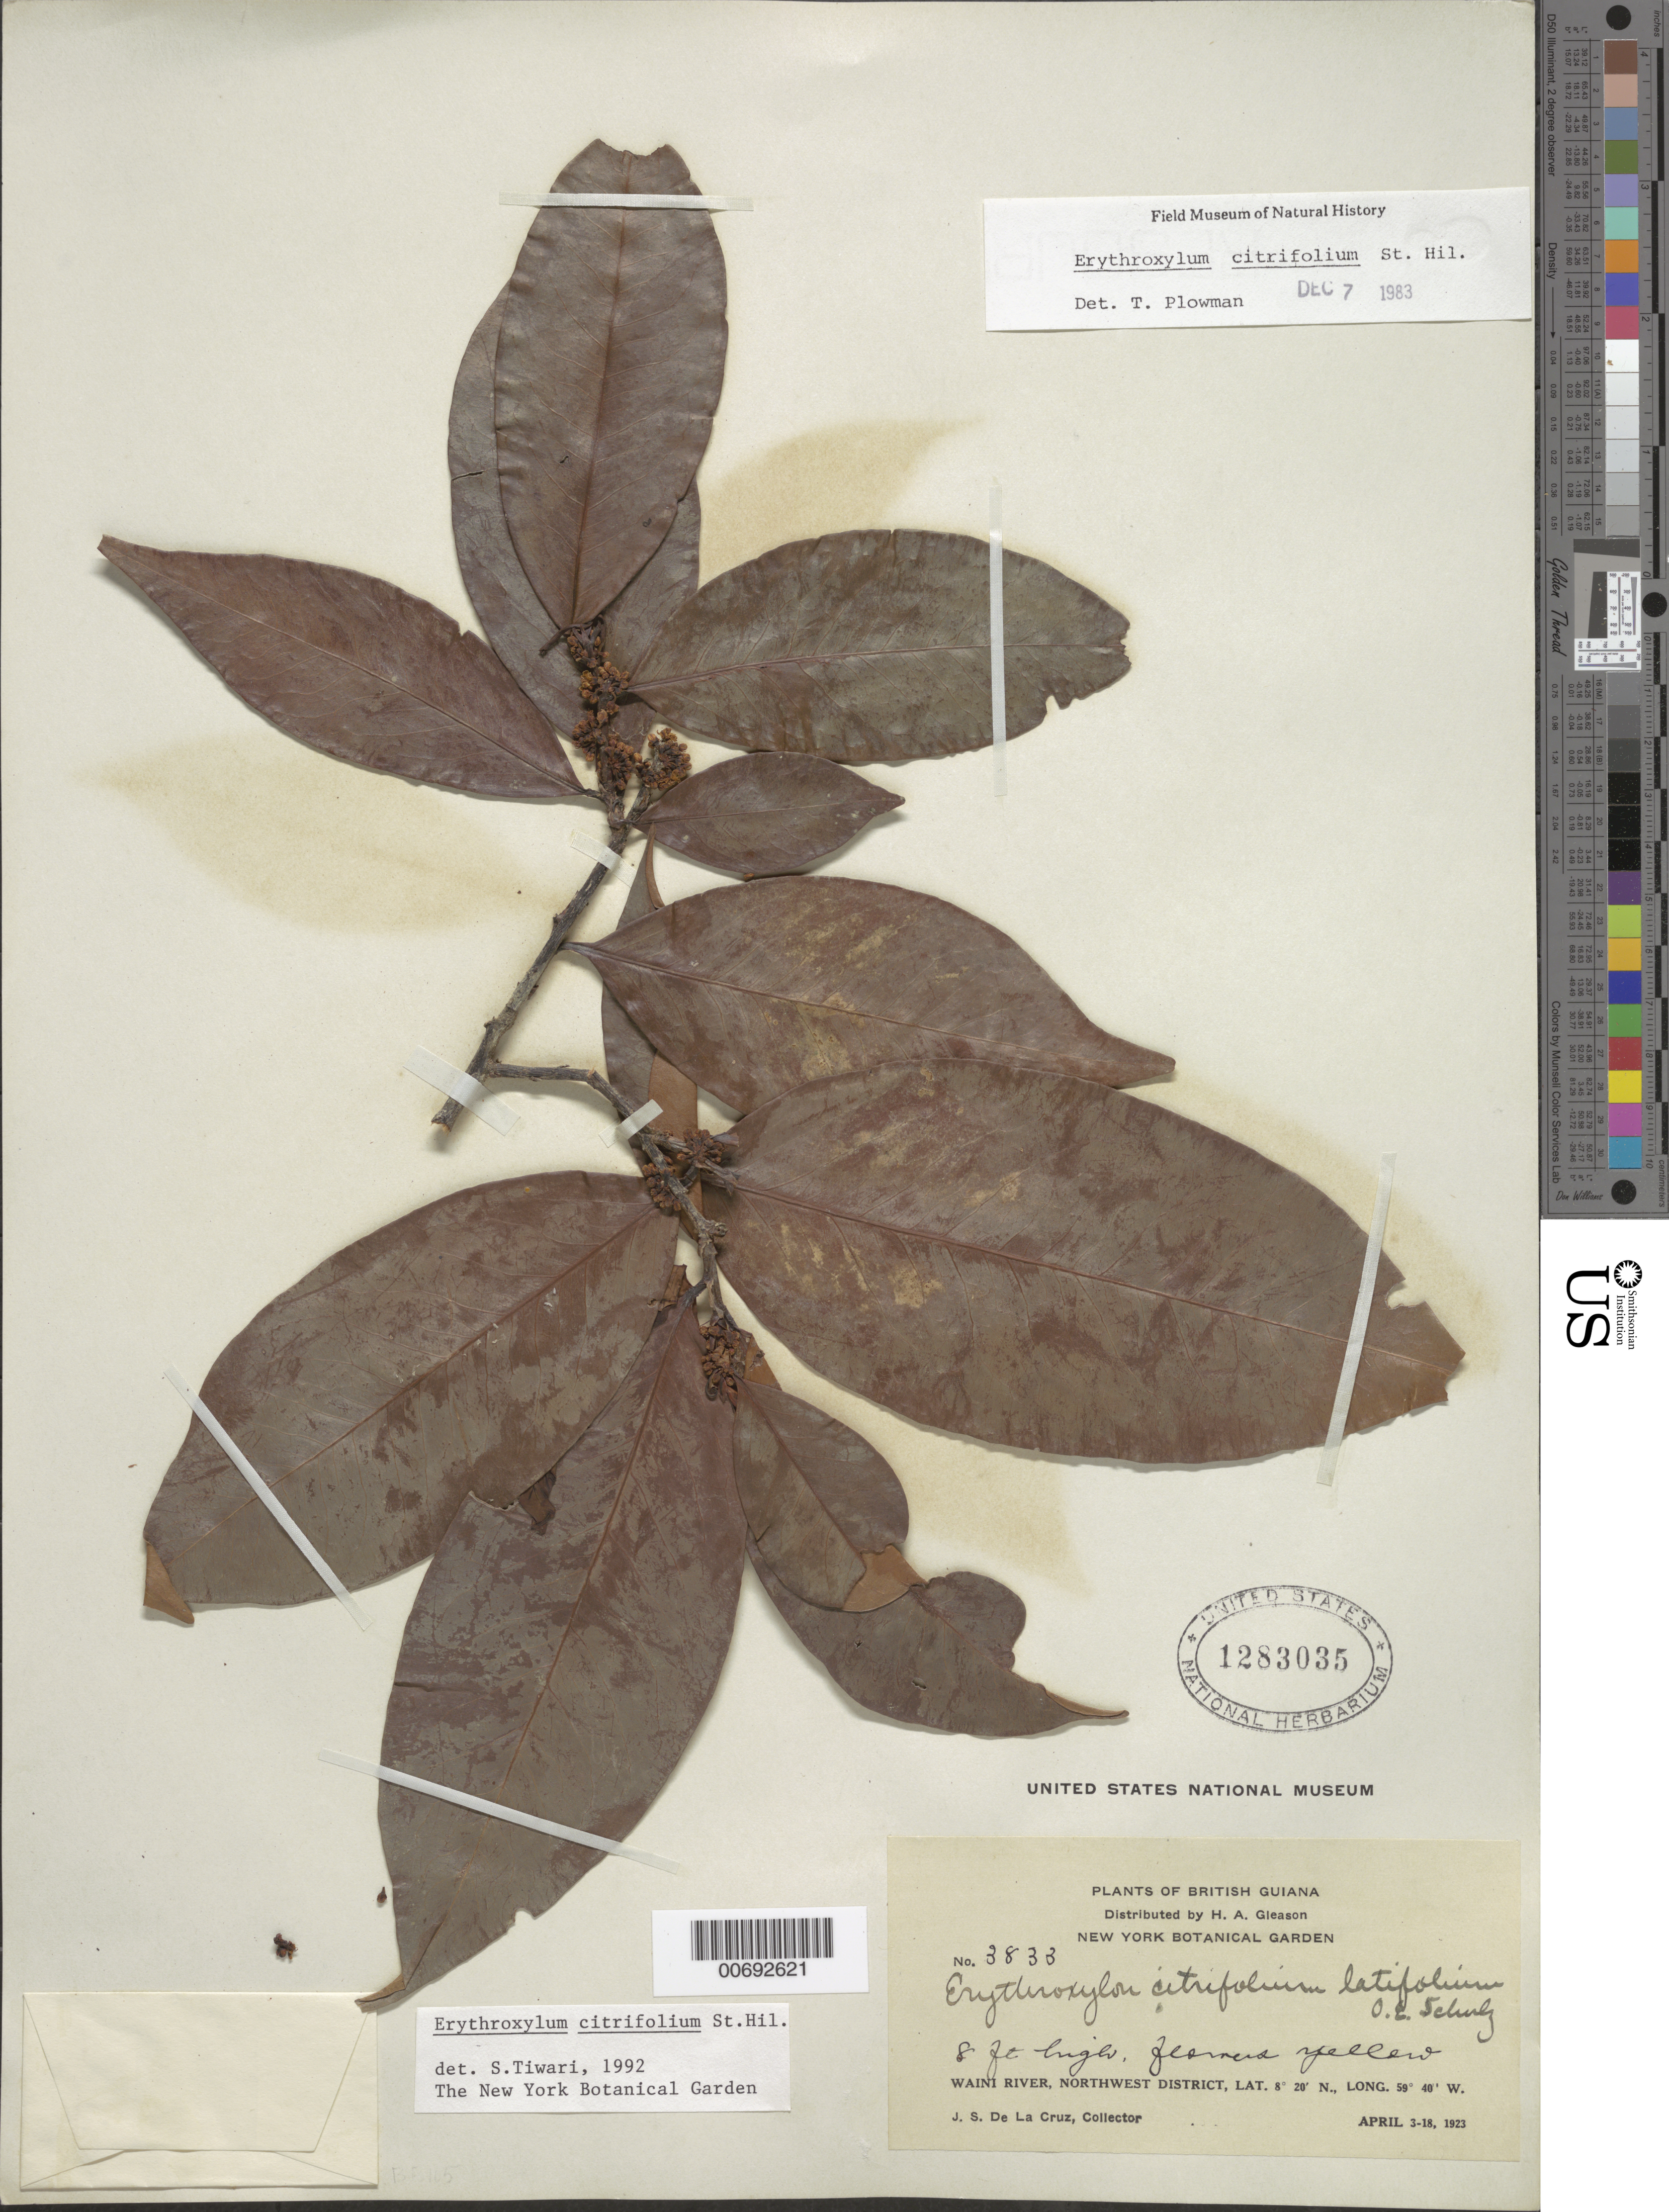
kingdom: Plantae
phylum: Tracheophyta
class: Magnoliopsida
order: Malpighiales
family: Erythroxylaceae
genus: Erythroxylum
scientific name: Erythroxylum citrifolium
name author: A. St.-Hil.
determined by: Tiwari, S.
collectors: J. S. de la Cruz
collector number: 3833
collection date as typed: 3-Apr-23 to 18-Apr-23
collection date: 1923-04-03/1923-04-18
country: Guyana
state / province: Barima-Waini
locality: Waini R., NW District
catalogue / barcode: US 1283035